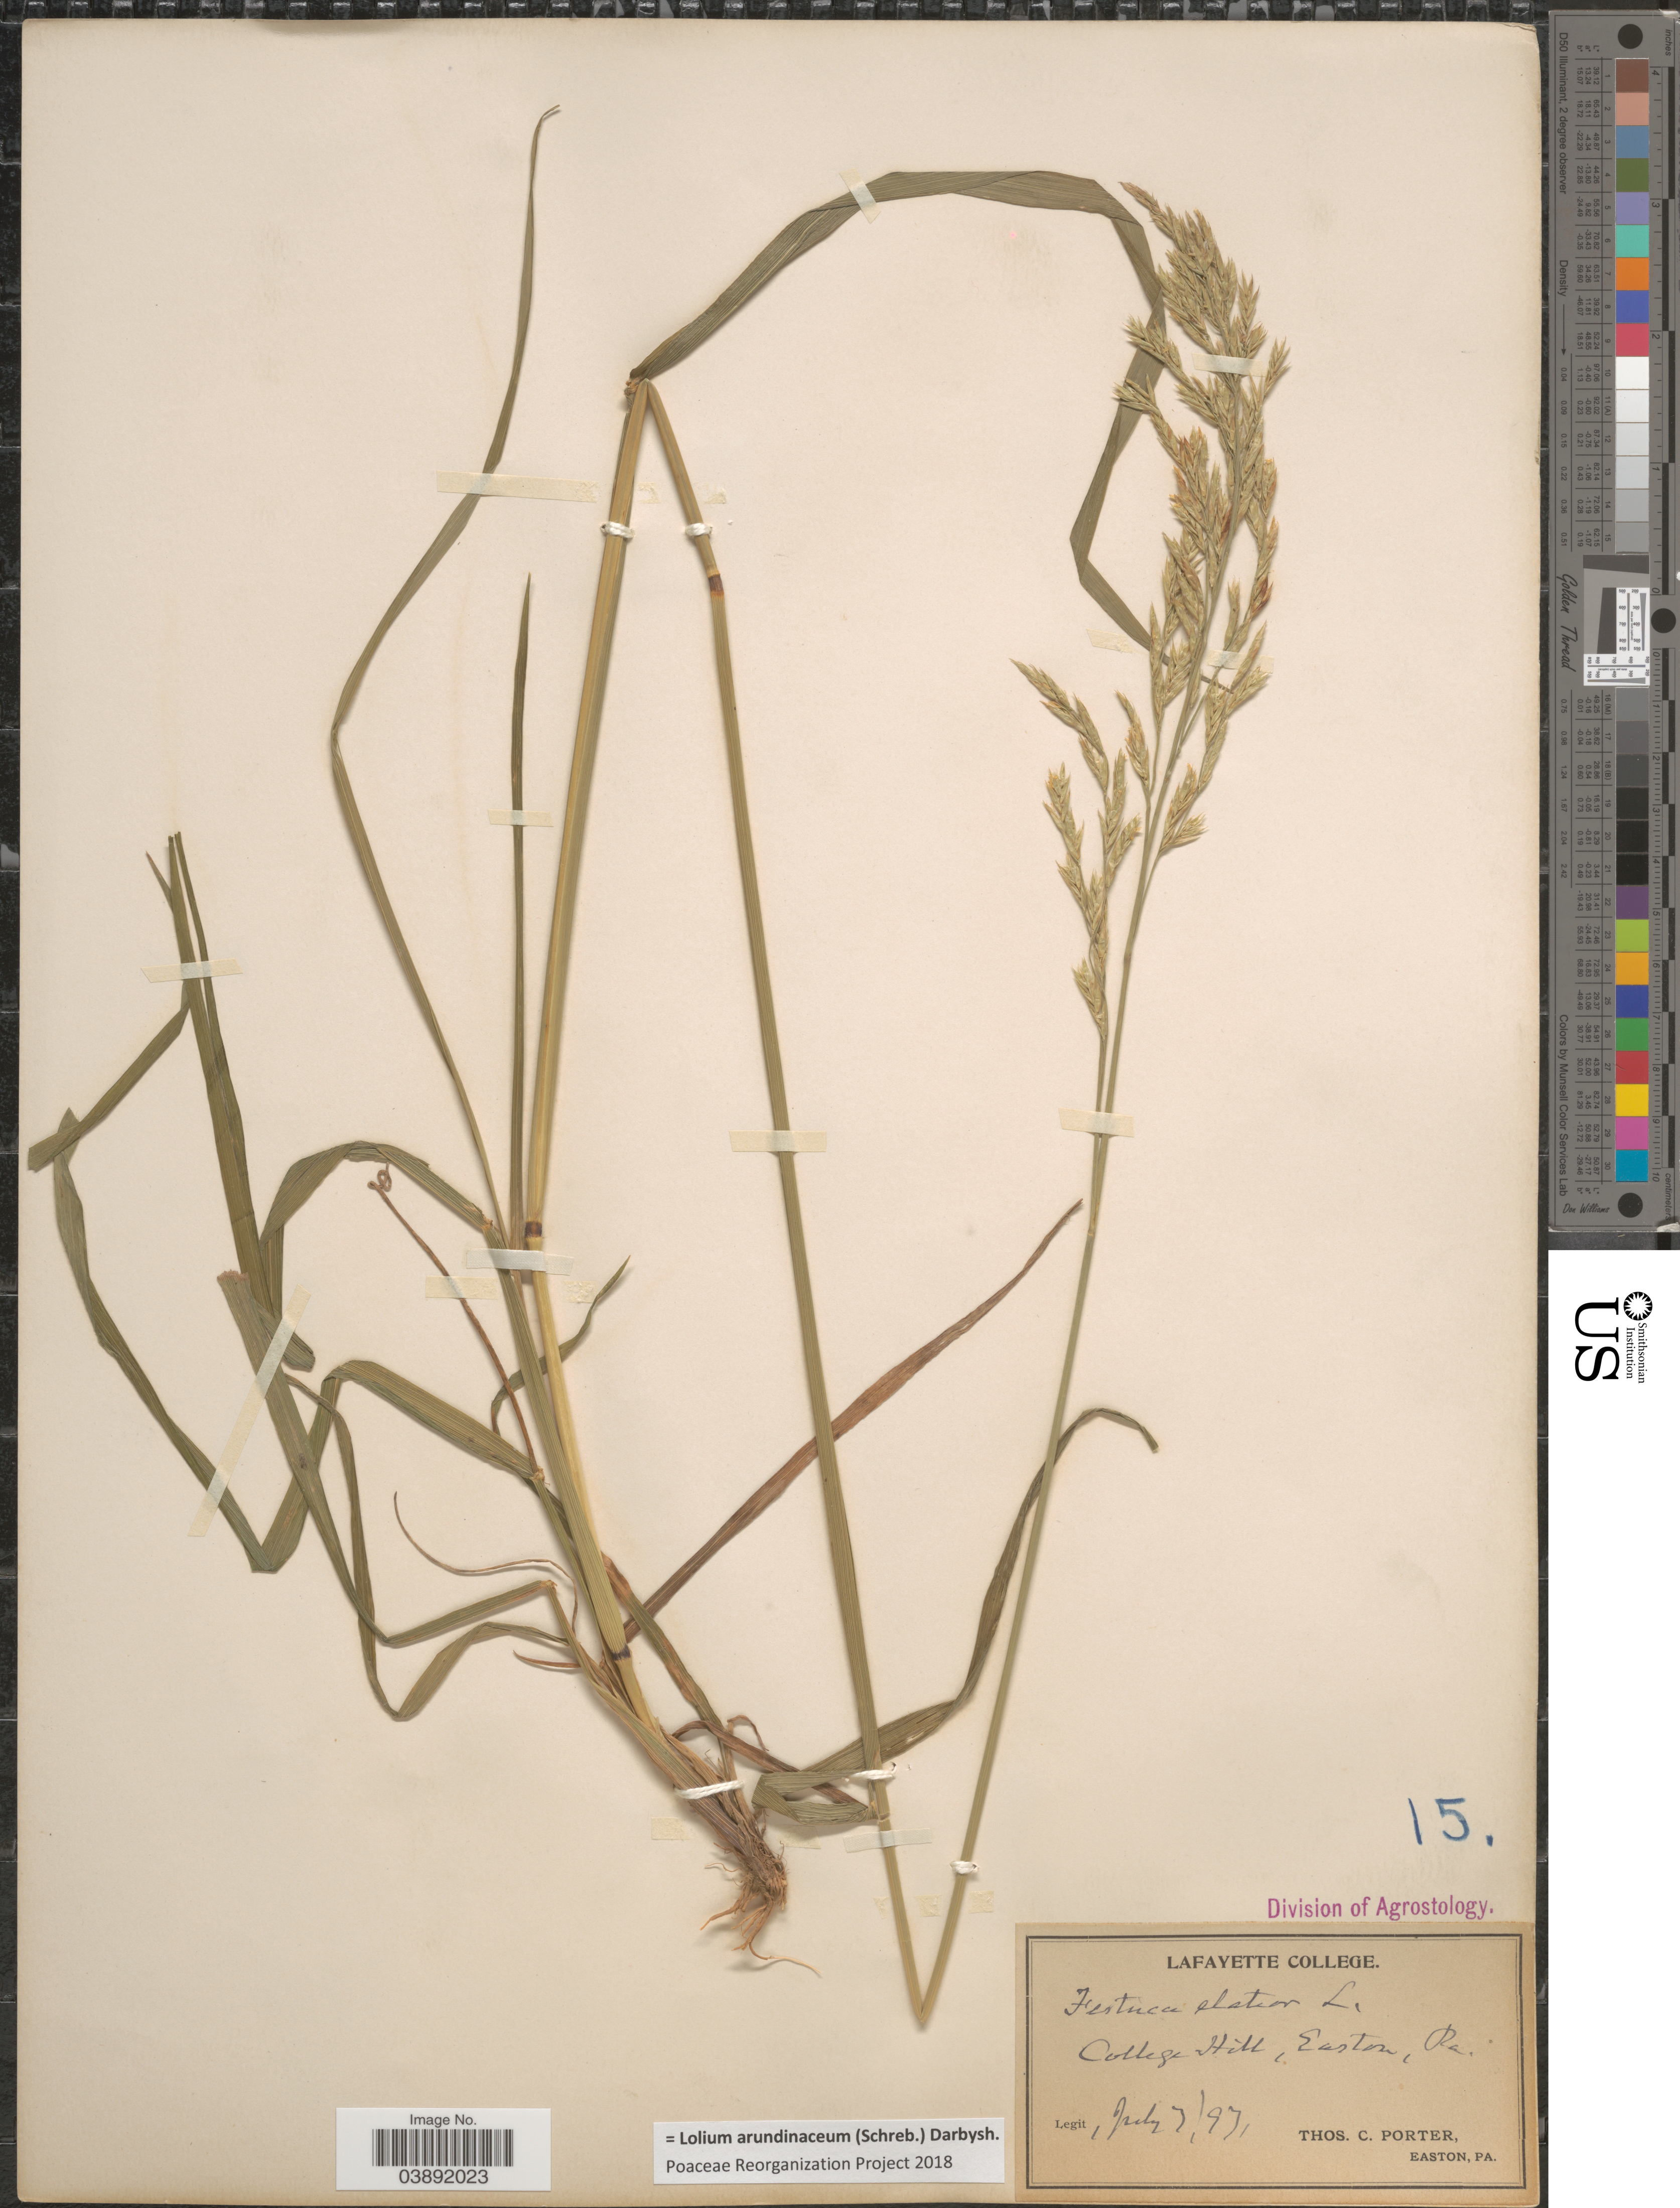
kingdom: Plantae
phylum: Tracheophyta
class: Liliopsida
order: Poales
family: Poaceae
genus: Lolium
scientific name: Lolium arundinaceum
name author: (Schreb.) Darbysh.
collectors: T. Porter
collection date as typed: Transcribed d/m/y: 3/7/97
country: United States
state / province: Pennsylvania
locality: College Hill, Easton.